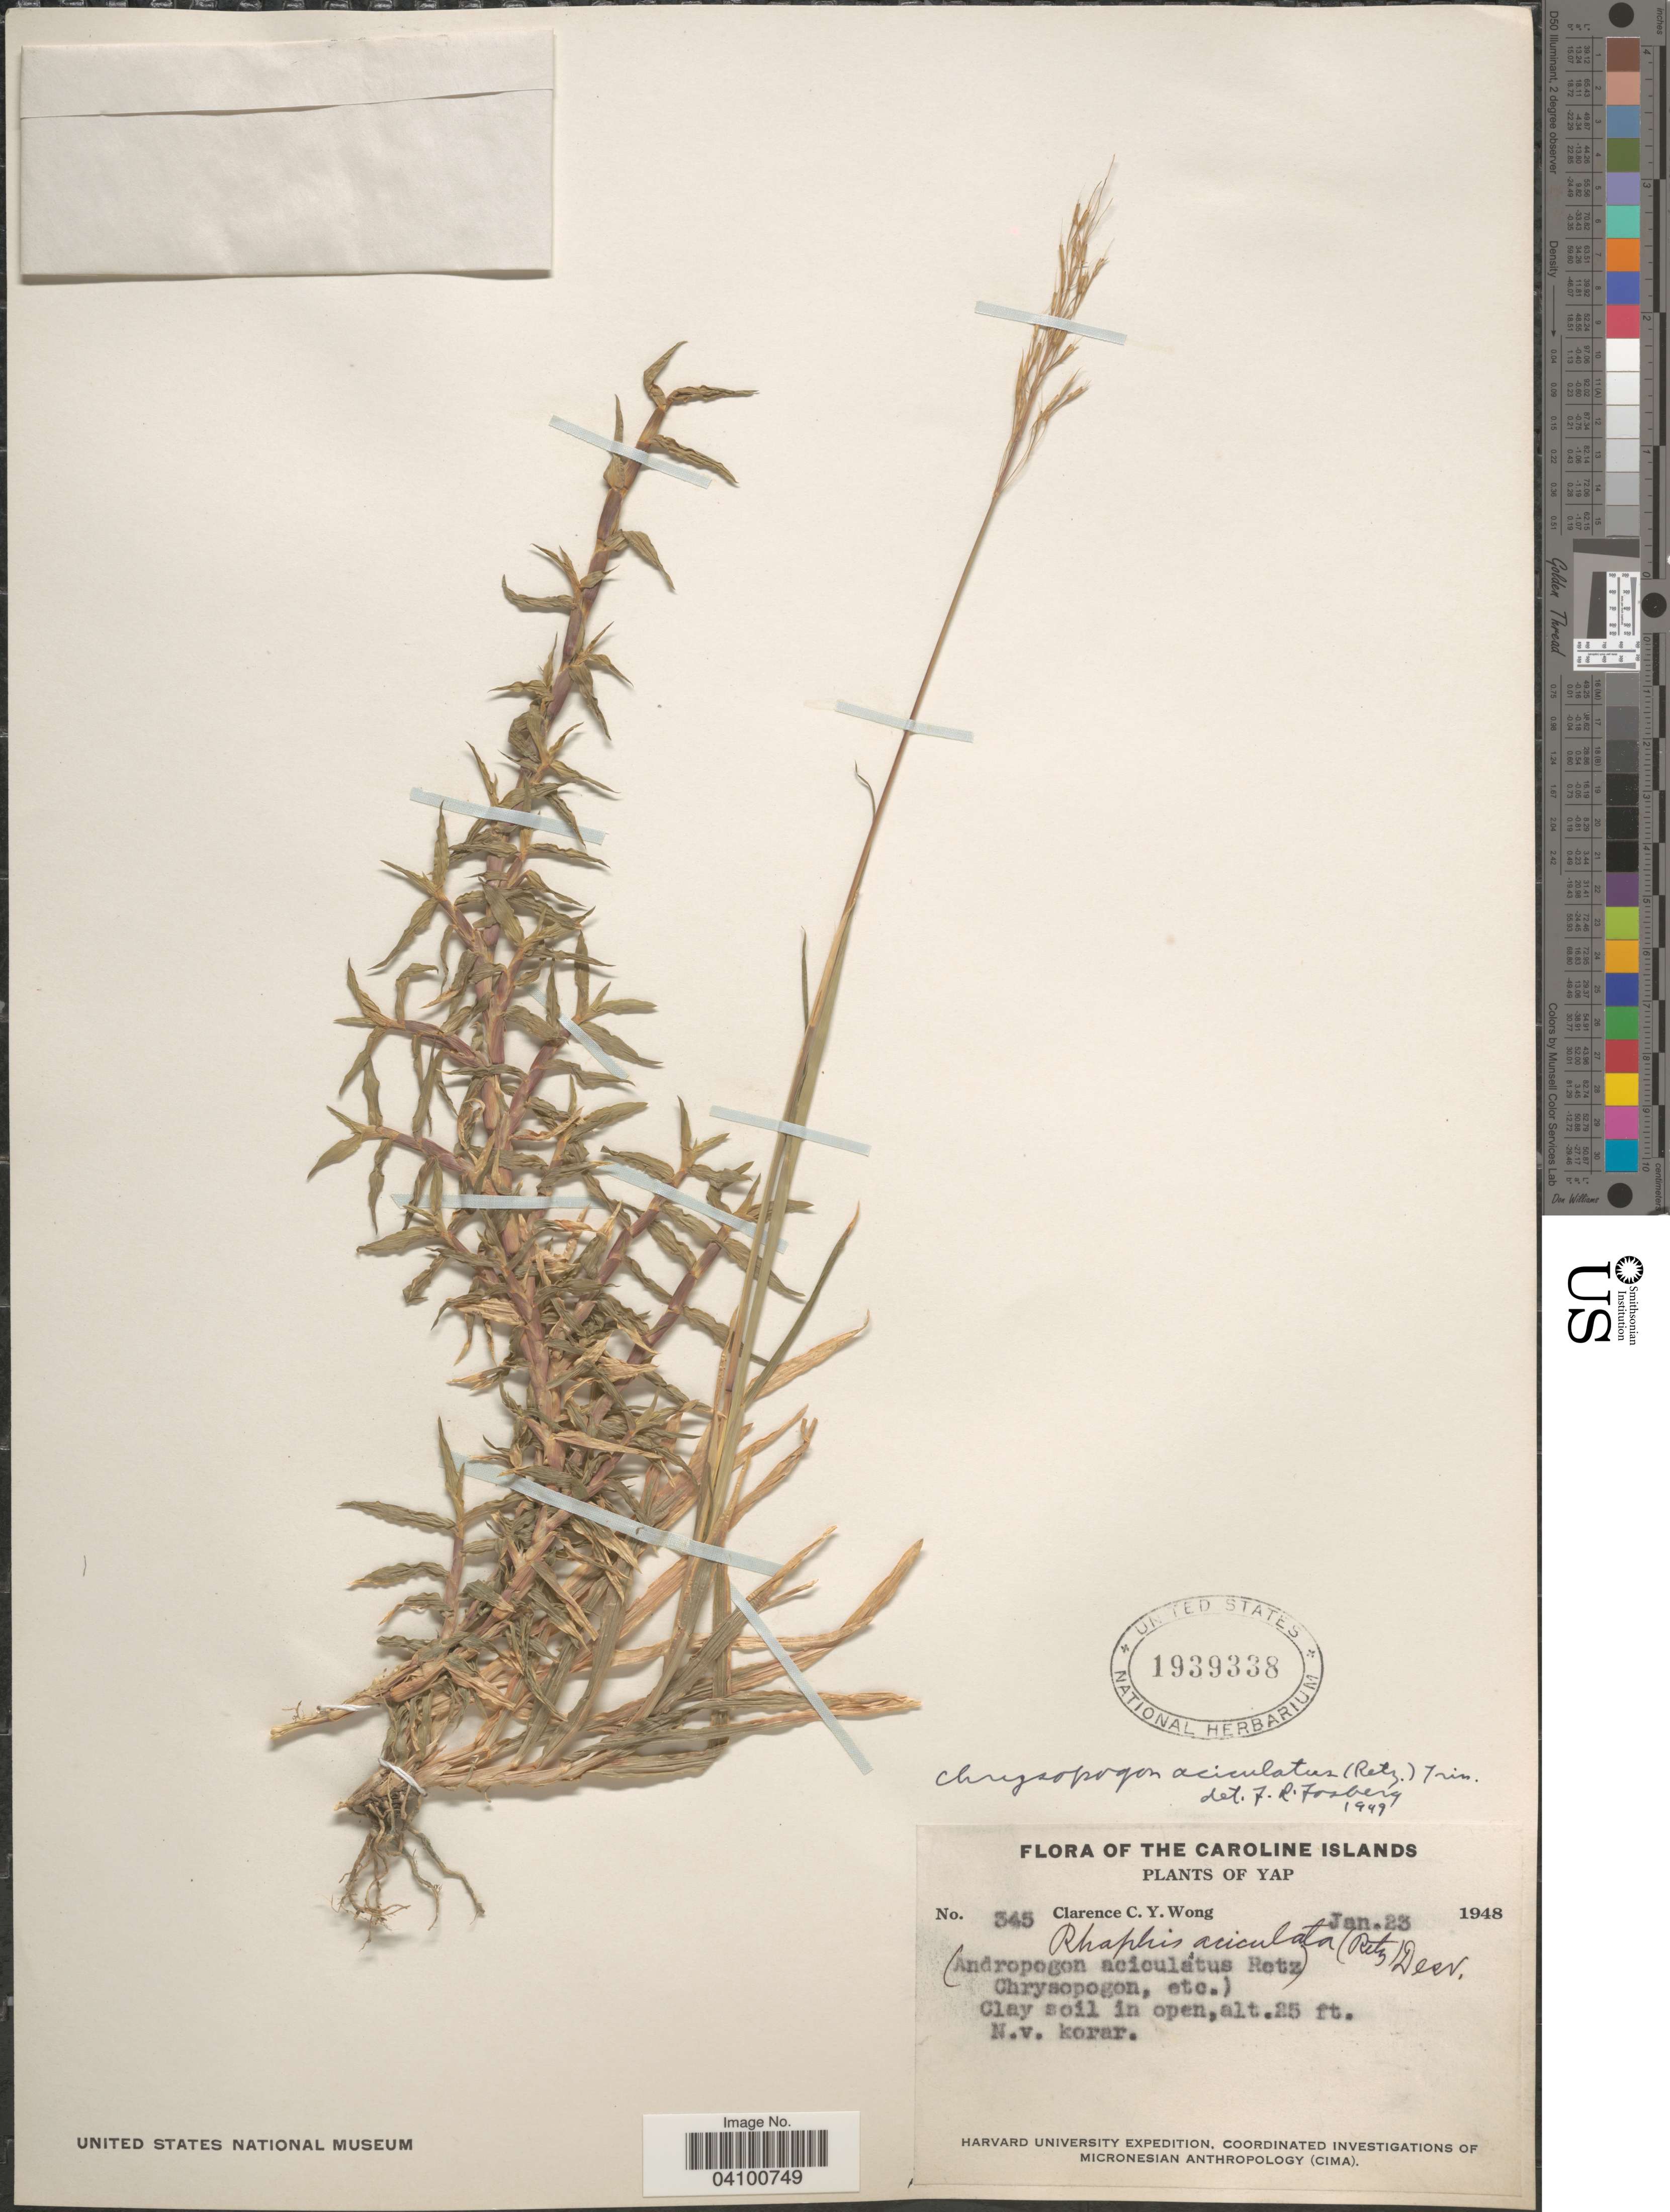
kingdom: Plantae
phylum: Tracheophyta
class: Liliopsida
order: Poales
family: Poaceae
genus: Chrysopogon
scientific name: Chrysopogon aciculatus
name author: (Retz.) Trin.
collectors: C. Y. C. Wong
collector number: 345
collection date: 1948-01-23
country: Micronesia, Federated States of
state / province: Yap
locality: Caroline Islands. Harvard University Expedition.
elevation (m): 8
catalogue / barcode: US 1939338